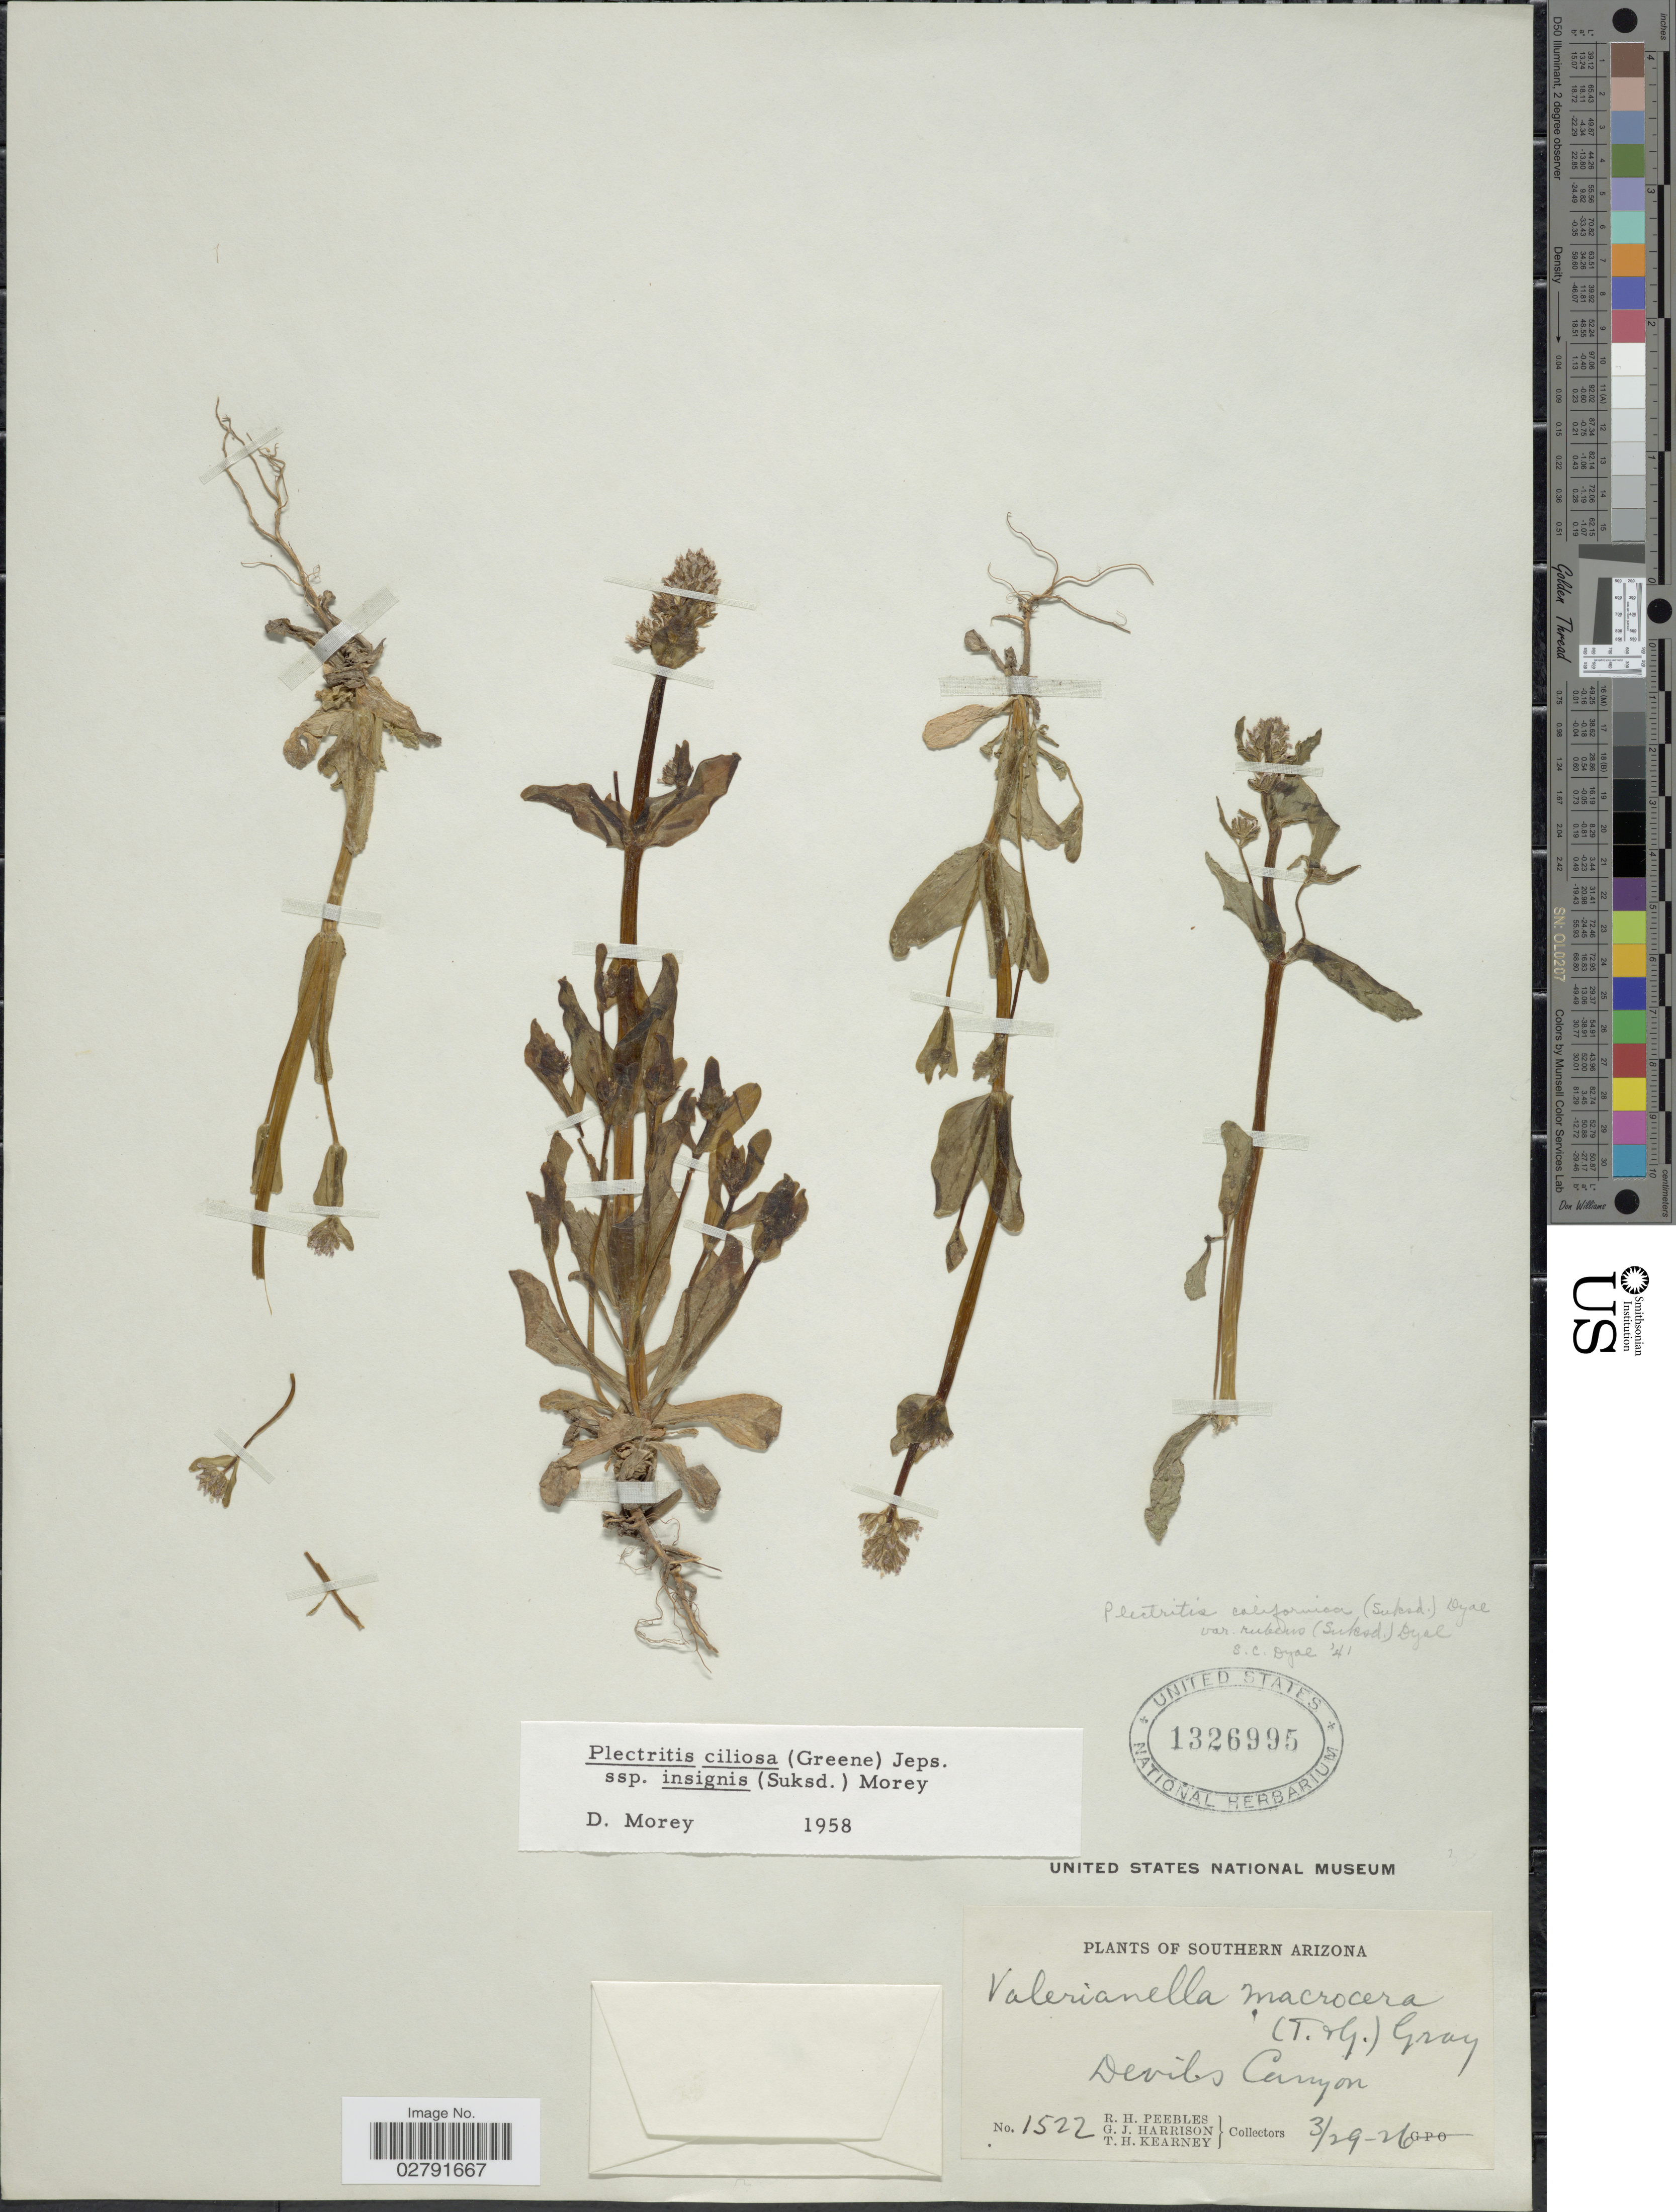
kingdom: Plantae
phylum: Tracheophyta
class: Magnoliopsida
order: Dipsacales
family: Caprifoliaceae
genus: Plectritis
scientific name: Plectritis ciliosa subsp. insignis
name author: (Suksd.) Morey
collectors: R. H. Peebles, G. J. Harrison & T. H. Kearney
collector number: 1522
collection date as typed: Transcribed d/m/y: 29/3/26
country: United States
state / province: Arizona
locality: Southern Arizona. Devils Canyon.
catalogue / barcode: US 1326995